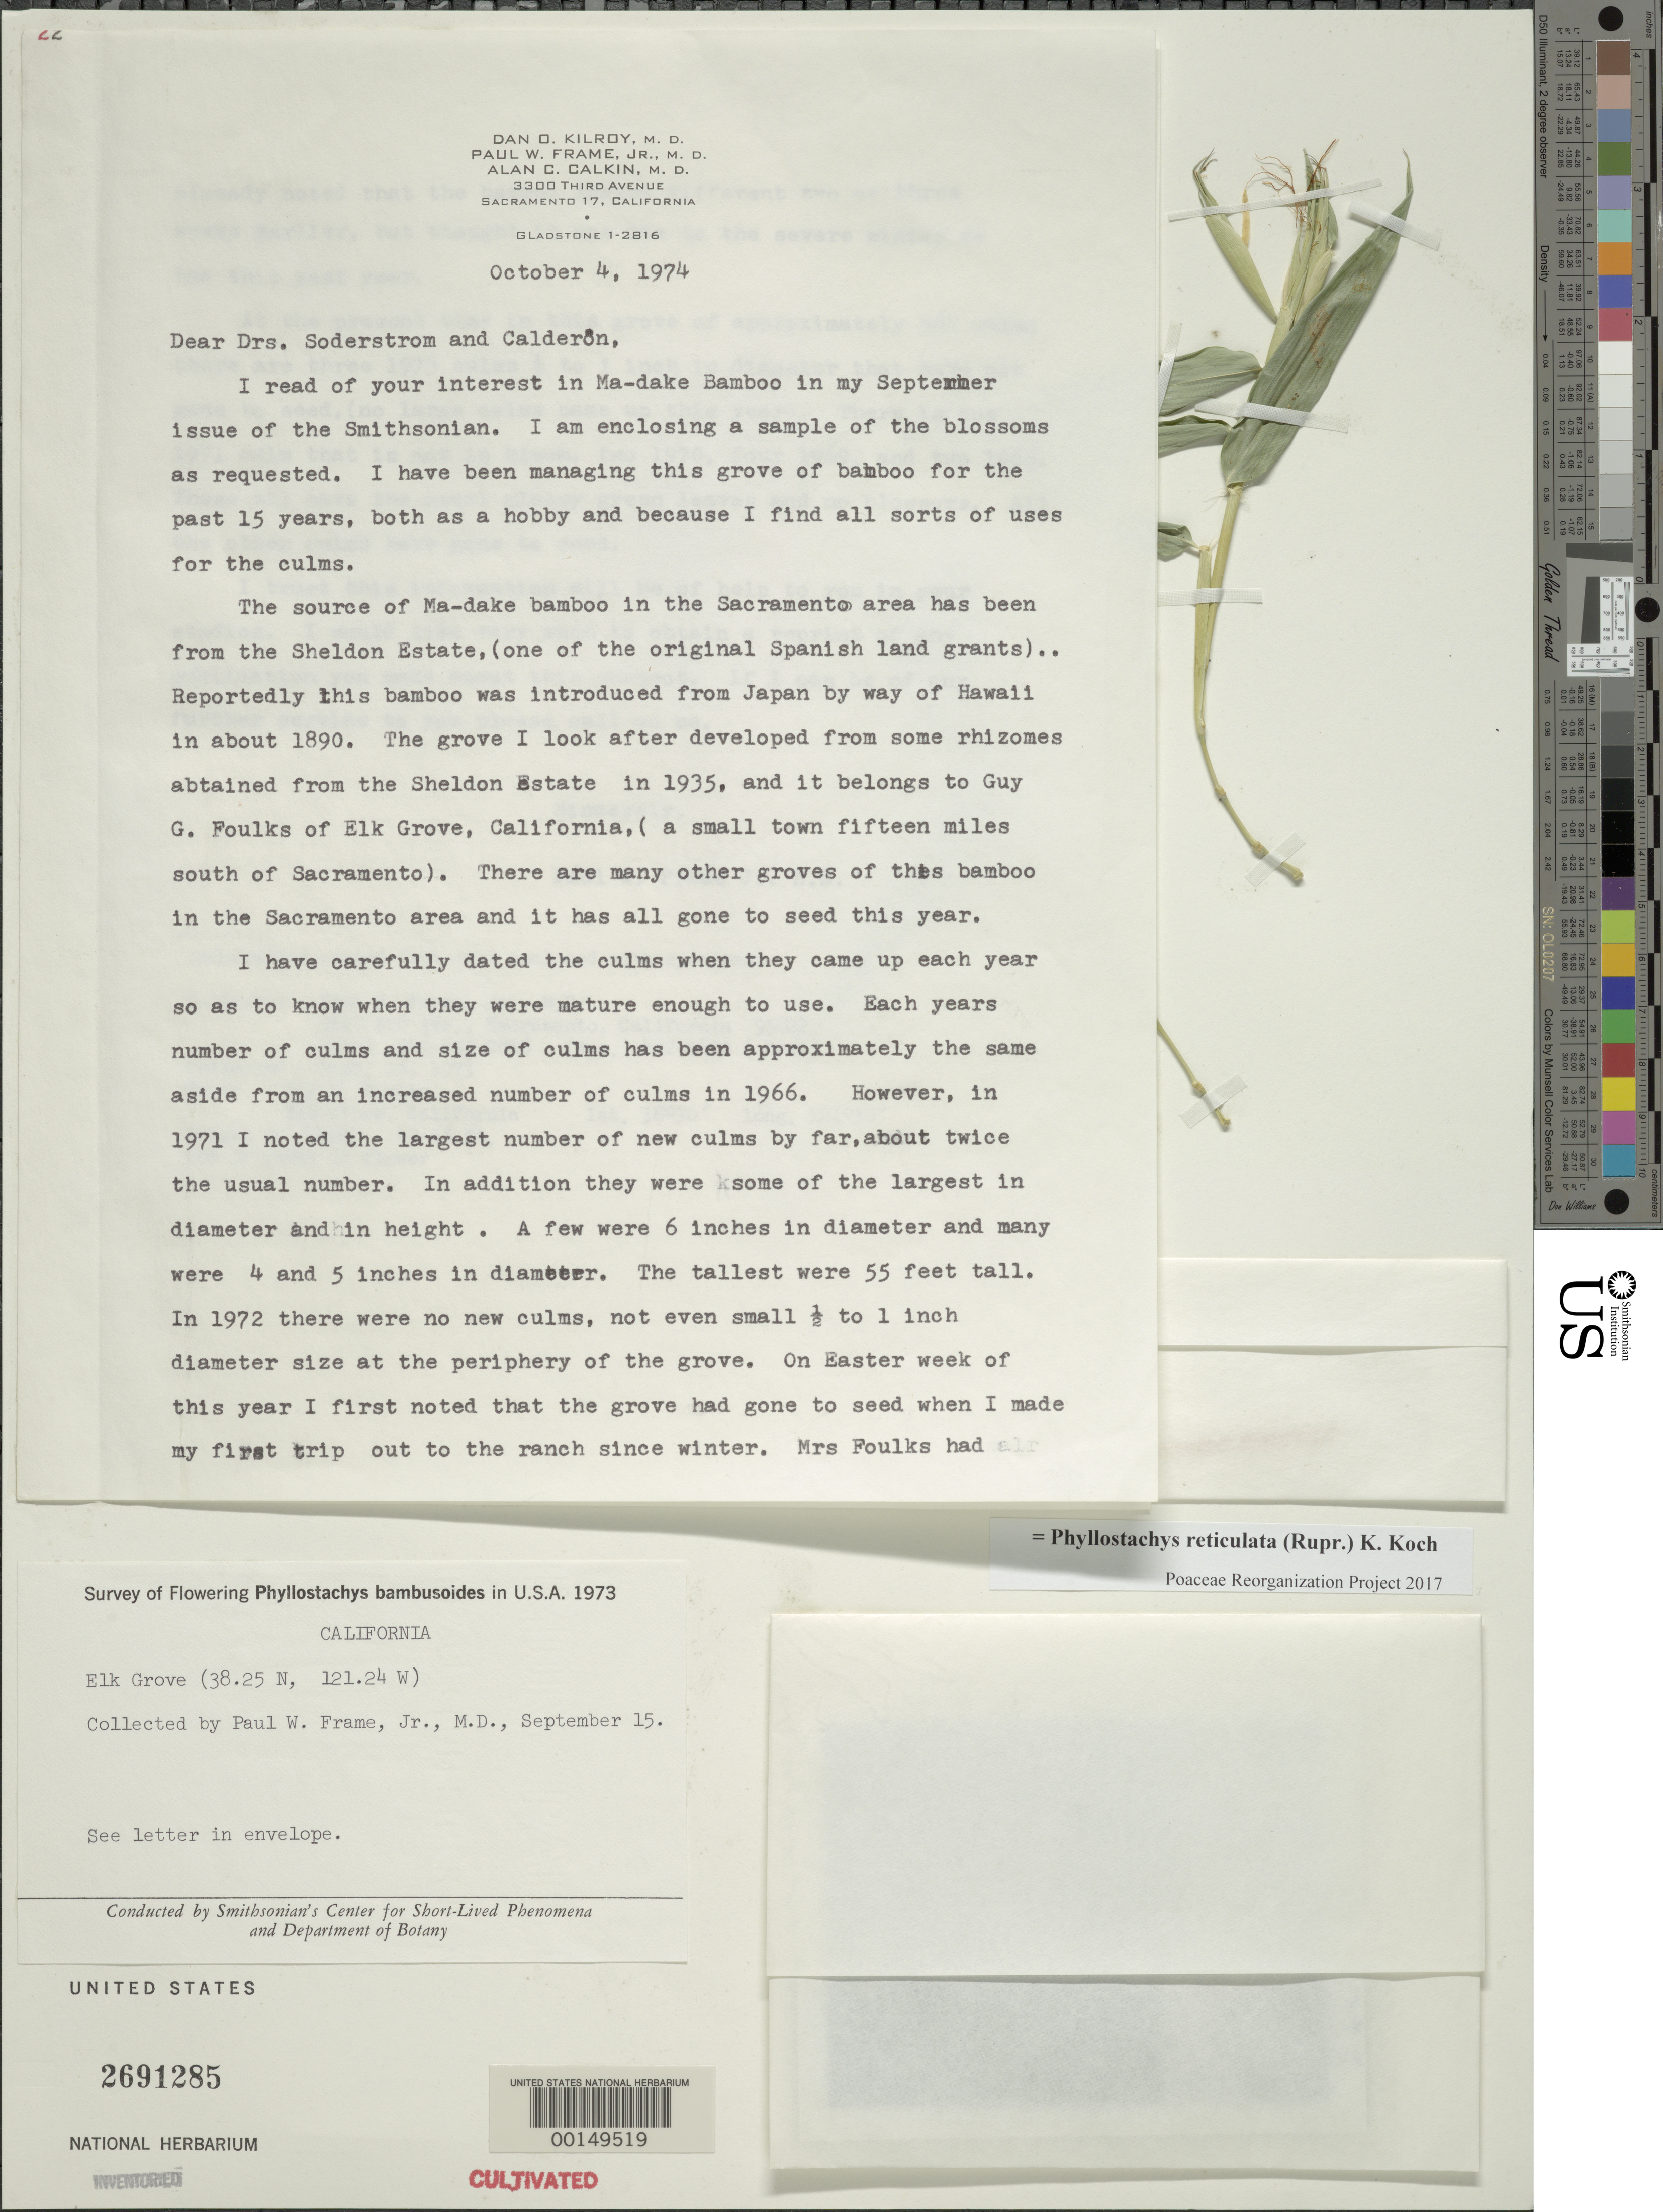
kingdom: Plantae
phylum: Tracheophyta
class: Liliopsida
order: Poales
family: Poaceae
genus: Phyllostachys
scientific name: Phyllostachys reticulata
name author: (Rupr.) K. Koch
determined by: Poaceae Reorganization Project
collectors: P. Frame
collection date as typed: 15 Sep 1973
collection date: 1973-09-15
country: United States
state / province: California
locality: Elk grove, lat. 38.25n: long. 121.24w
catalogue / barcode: US 2691285